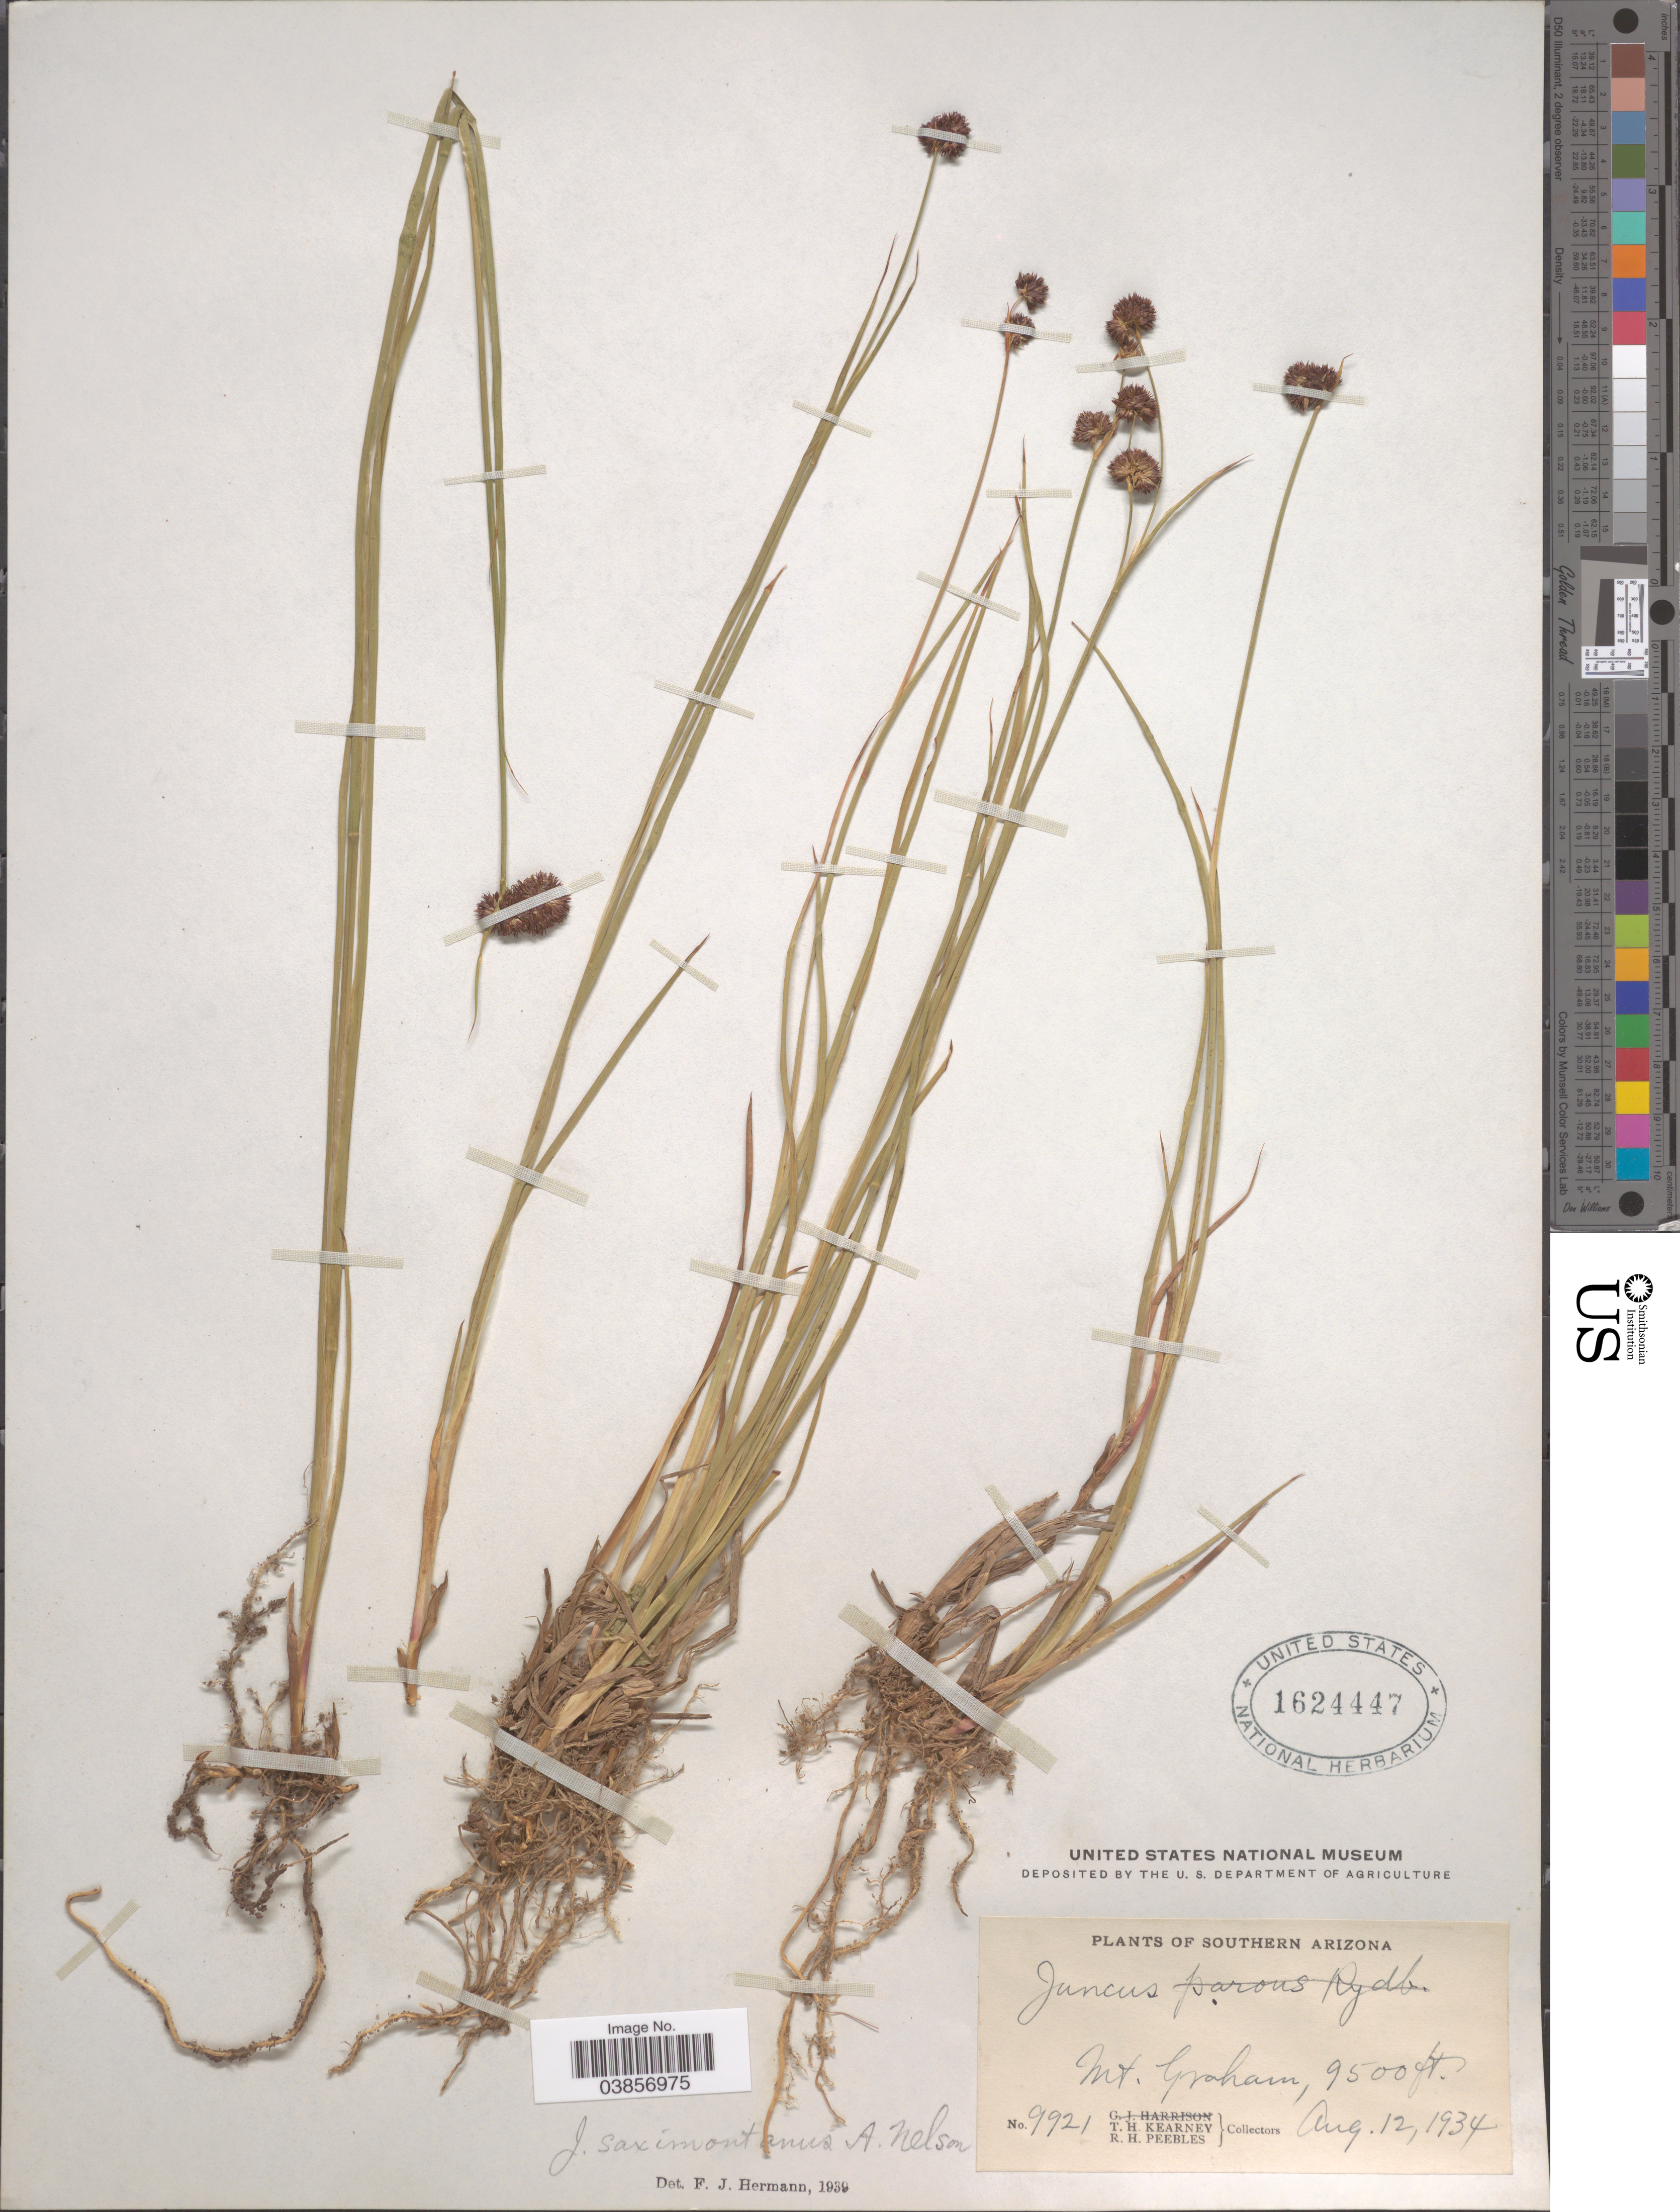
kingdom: Plantae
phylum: Tracheophyta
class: Liliopsida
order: Poales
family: Juncaceae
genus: Juncus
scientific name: Juncus saximontanus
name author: A. Nelson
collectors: T. H. Kearney & R. H. Peebles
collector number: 9921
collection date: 1934-08-12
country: United States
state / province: Arizona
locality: Southern Arizona. Mt. Graham.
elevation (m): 2896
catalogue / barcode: US 1624447